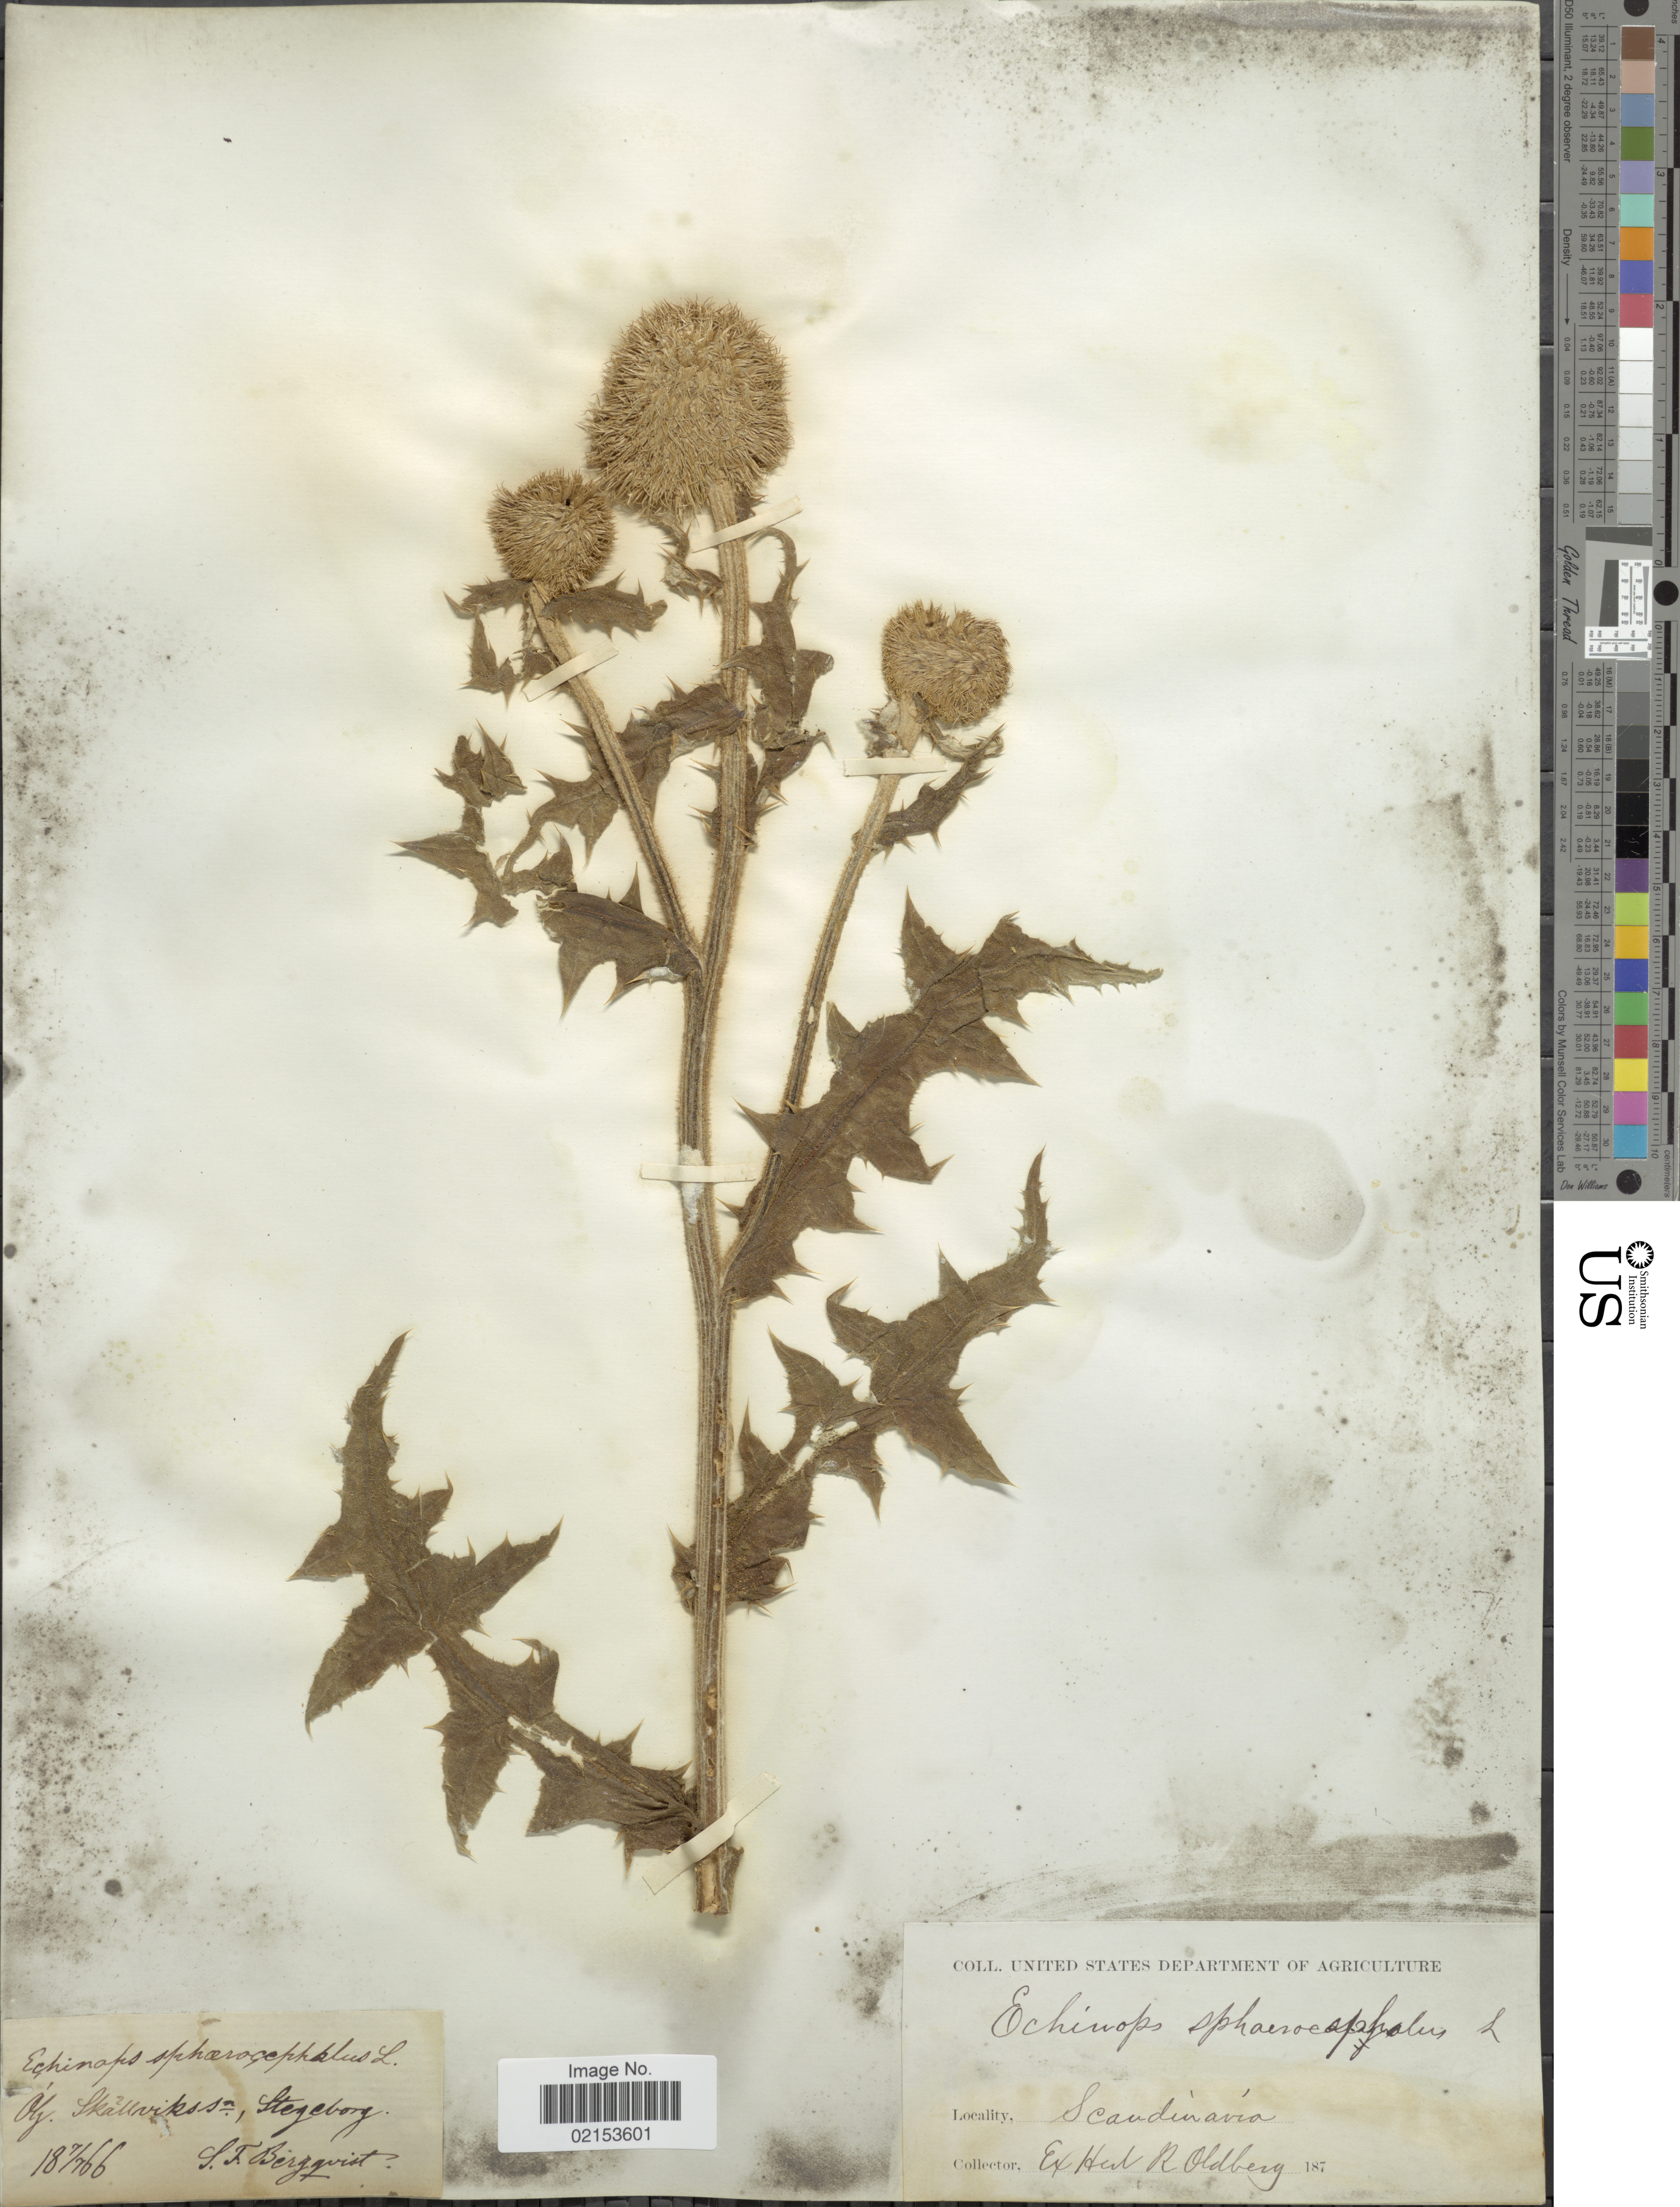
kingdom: Plantae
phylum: Tracheophyta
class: Magnoliopsida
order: Asterales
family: Asteraceae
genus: Echinops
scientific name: Echinops sphaerocephalus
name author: L.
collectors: Bergquist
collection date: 1866-07-07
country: Sweden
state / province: Östergötland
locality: Og. Skallviks sn. Stegeborg, Scandinavia